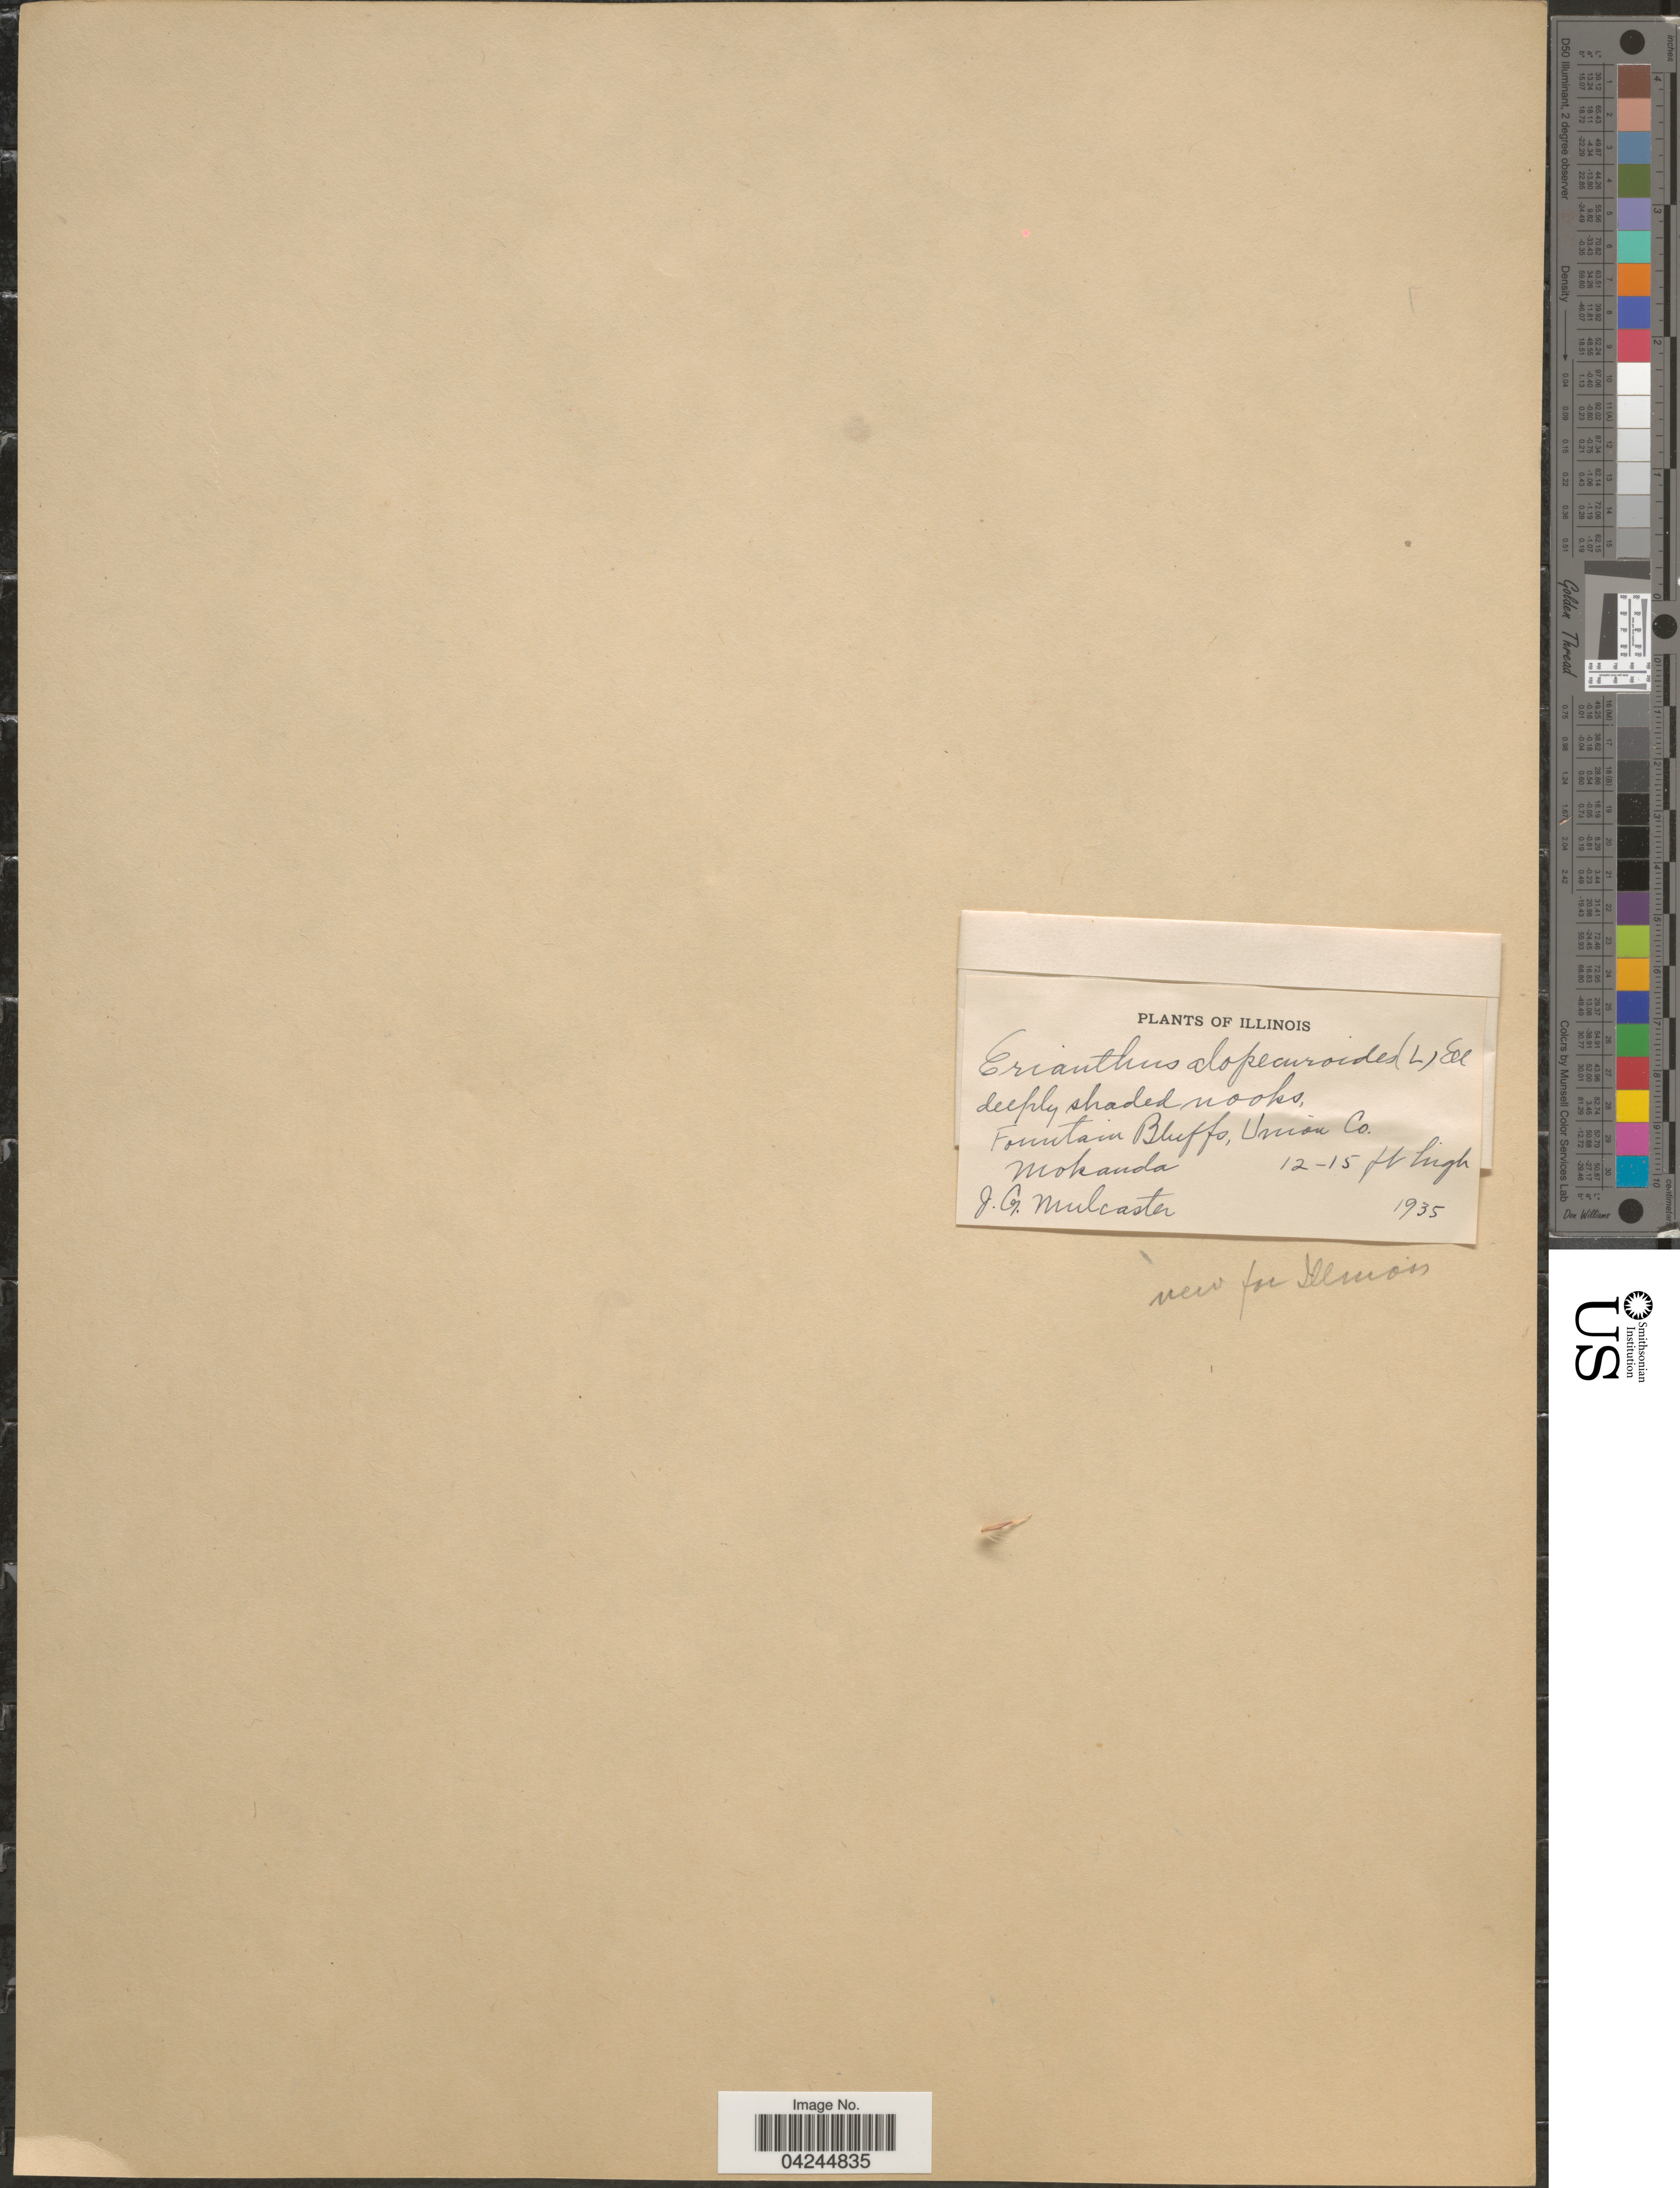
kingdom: Plantae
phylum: Tracheophyta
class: Liliopsida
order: Poales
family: Poaceae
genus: Erianthus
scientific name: Erianthus alopecuroides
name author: Elliott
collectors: J. Mulcaster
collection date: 1935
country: United States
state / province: Illinois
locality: Fountain Bluffs, Union Co. Mokanda.